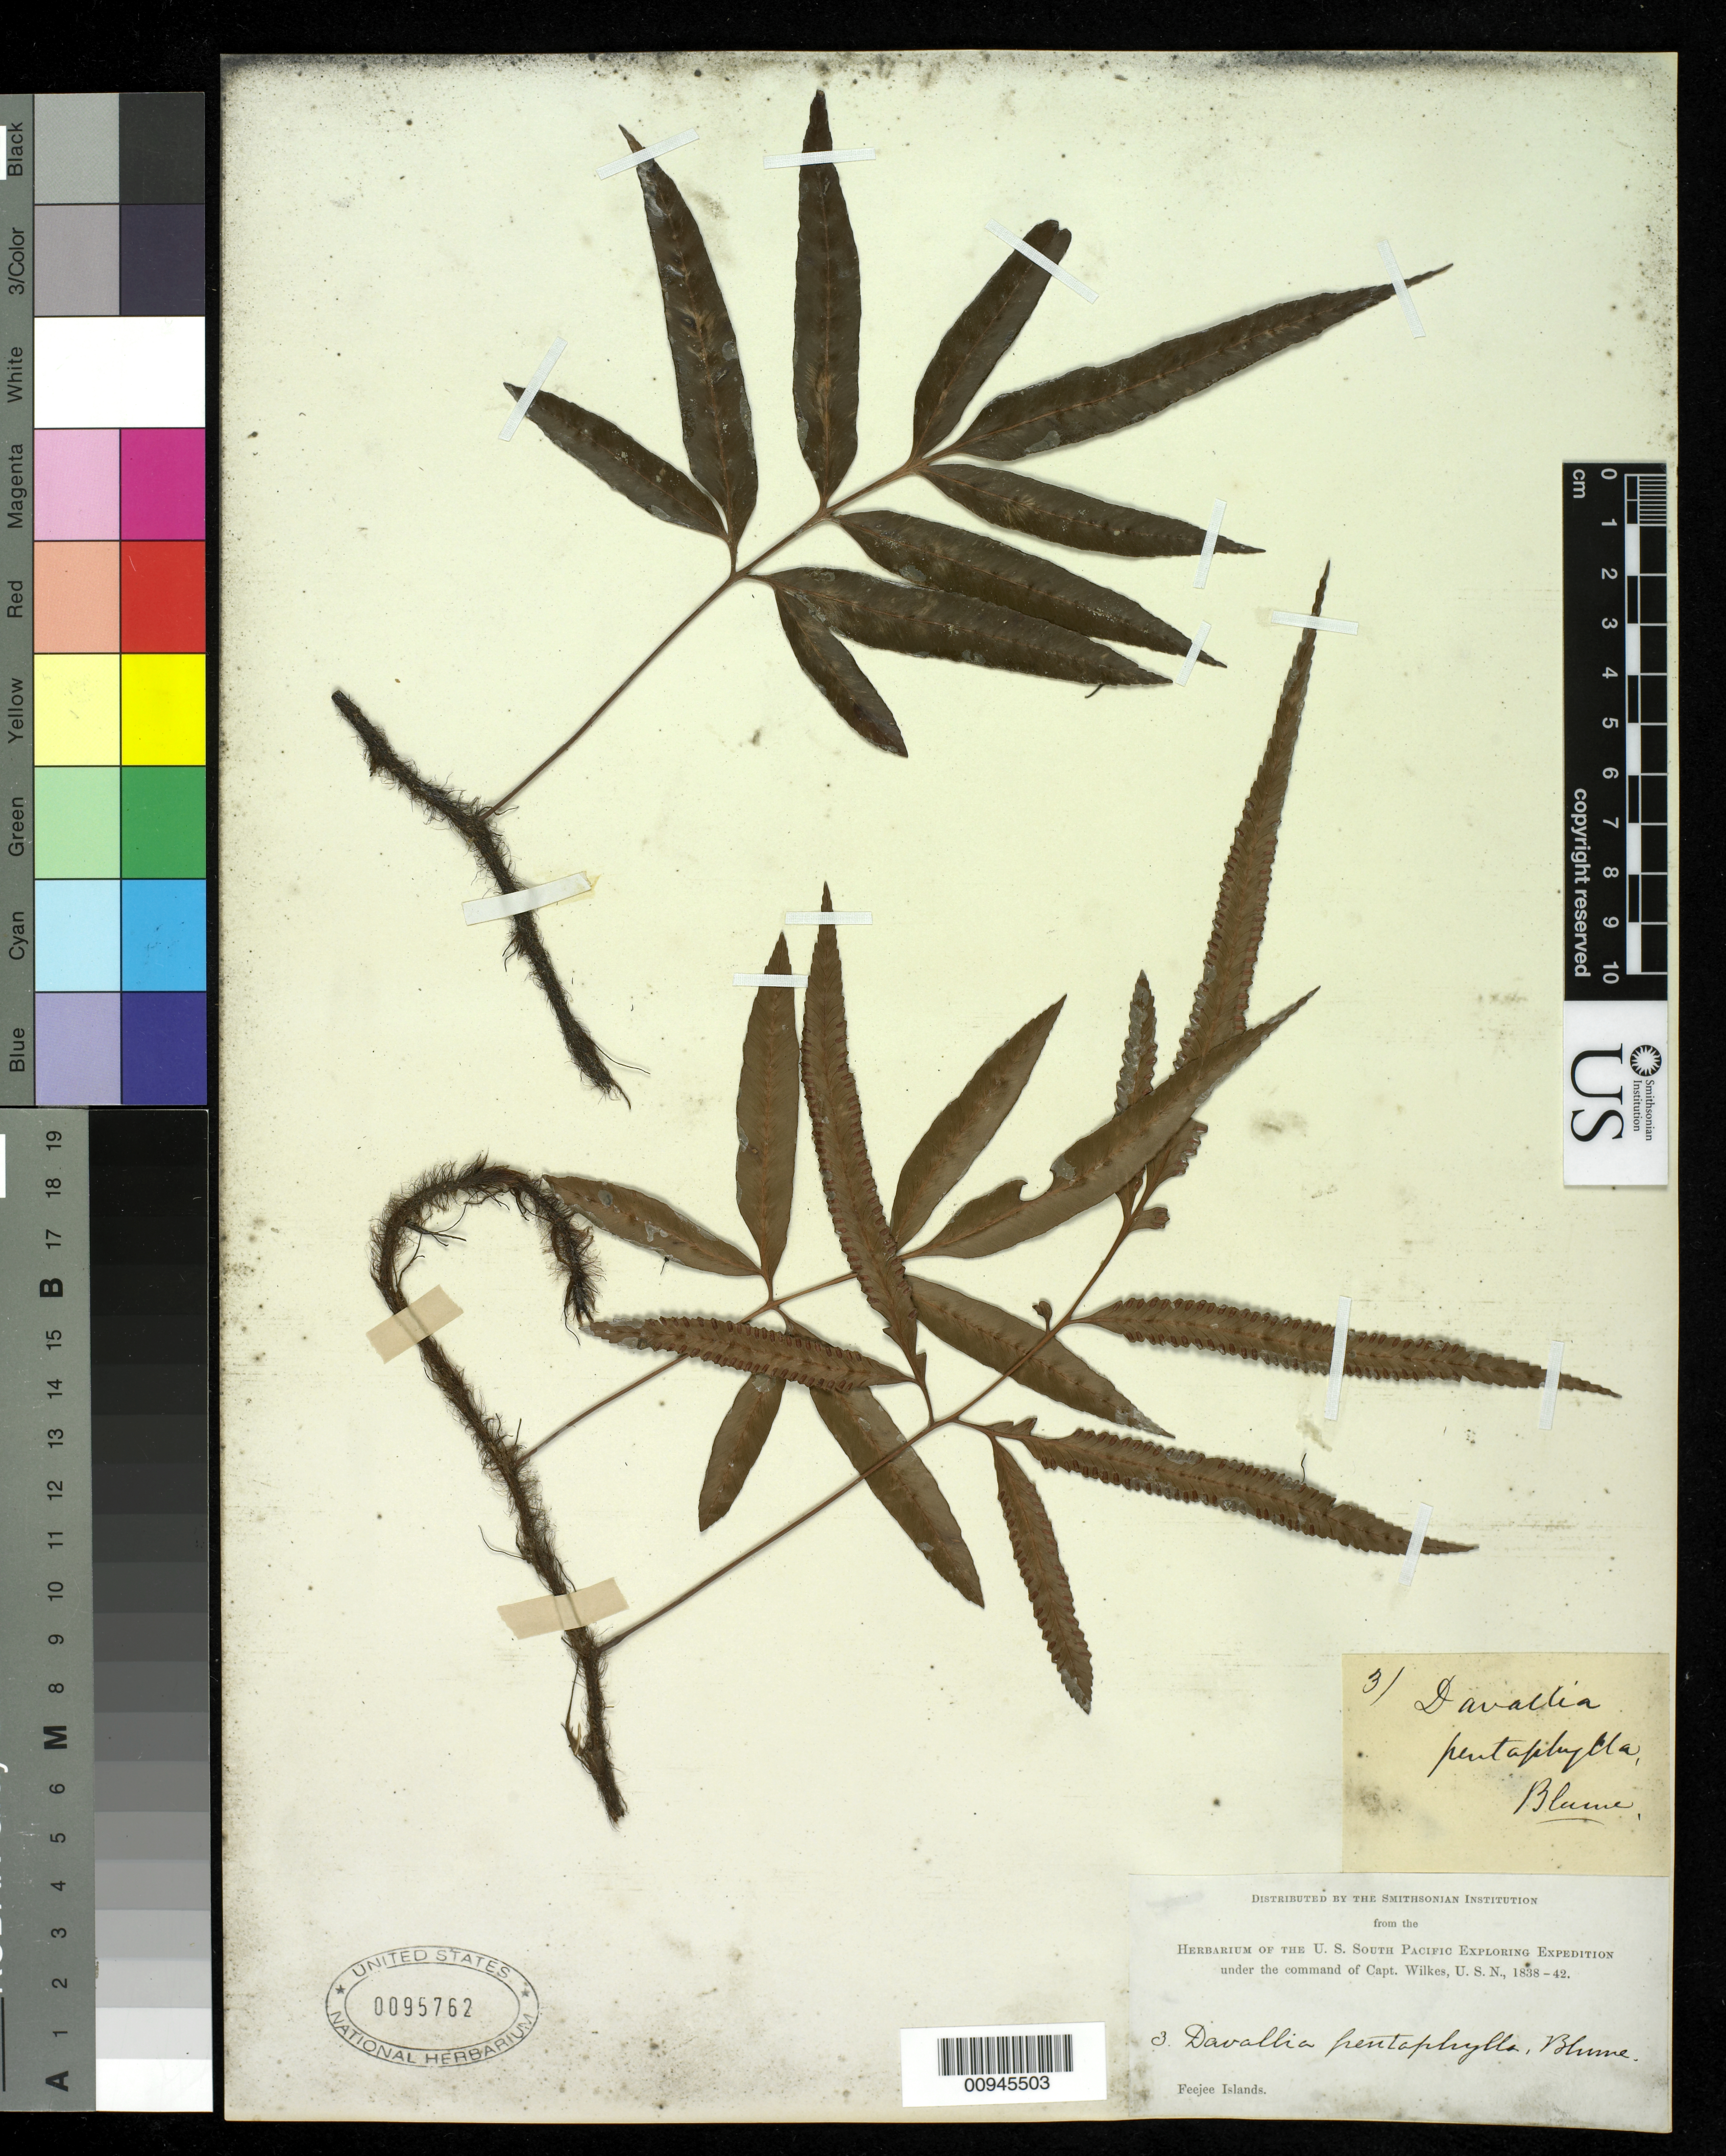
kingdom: Plantae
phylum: Tracheophyta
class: Polypodiopsida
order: Polypodiales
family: Davalliaceae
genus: Davallia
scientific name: Davallia pentaphylla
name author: Blume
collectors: Wilkes Explor. Exped.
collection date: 1838/1842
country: Fiji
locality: Feejee Islands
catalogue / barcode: US 95762